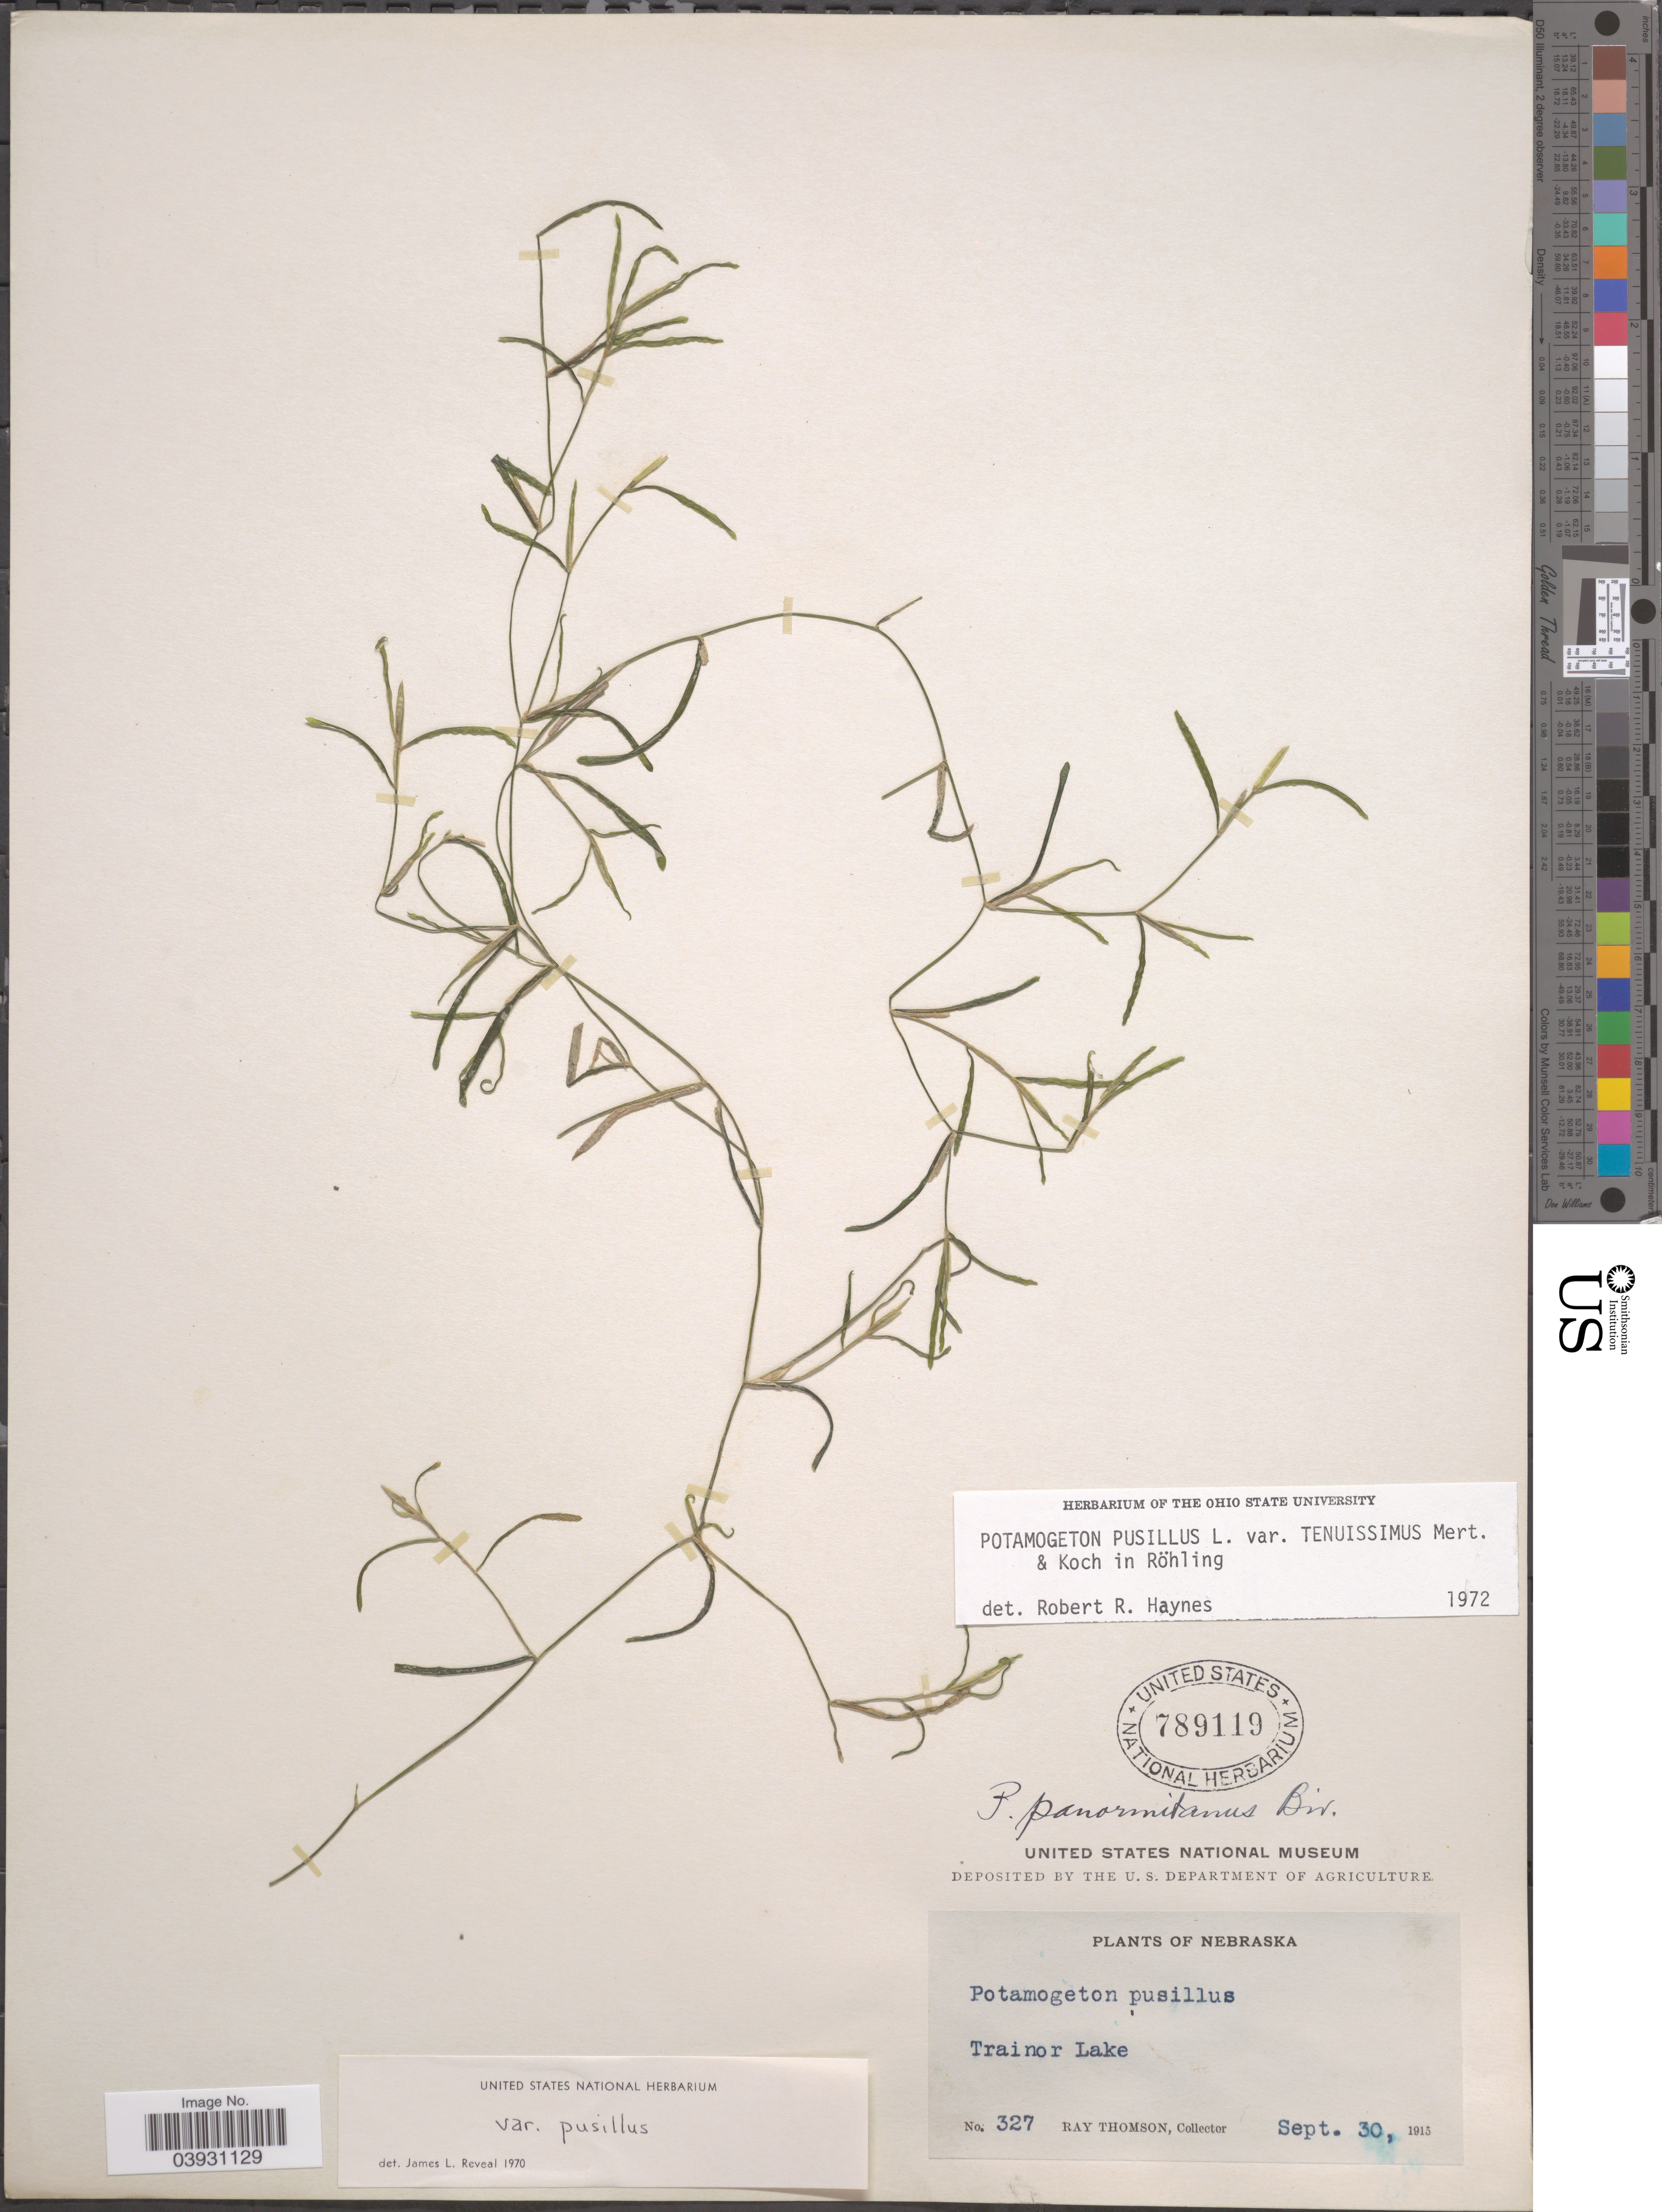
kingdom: Plantae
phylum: Tracheophyta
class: Liliopsida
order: Alismatales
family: Potamogetonaceae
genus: Potamogeton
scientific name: Potamogeton pusillus subsp. tenuissimus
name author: Mert. & W.D.J. Koch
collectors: R. Thompson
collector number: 327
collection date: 1915-09-30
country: United States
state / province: Nebraska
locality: Trainor Lake.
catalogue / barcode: US 789119